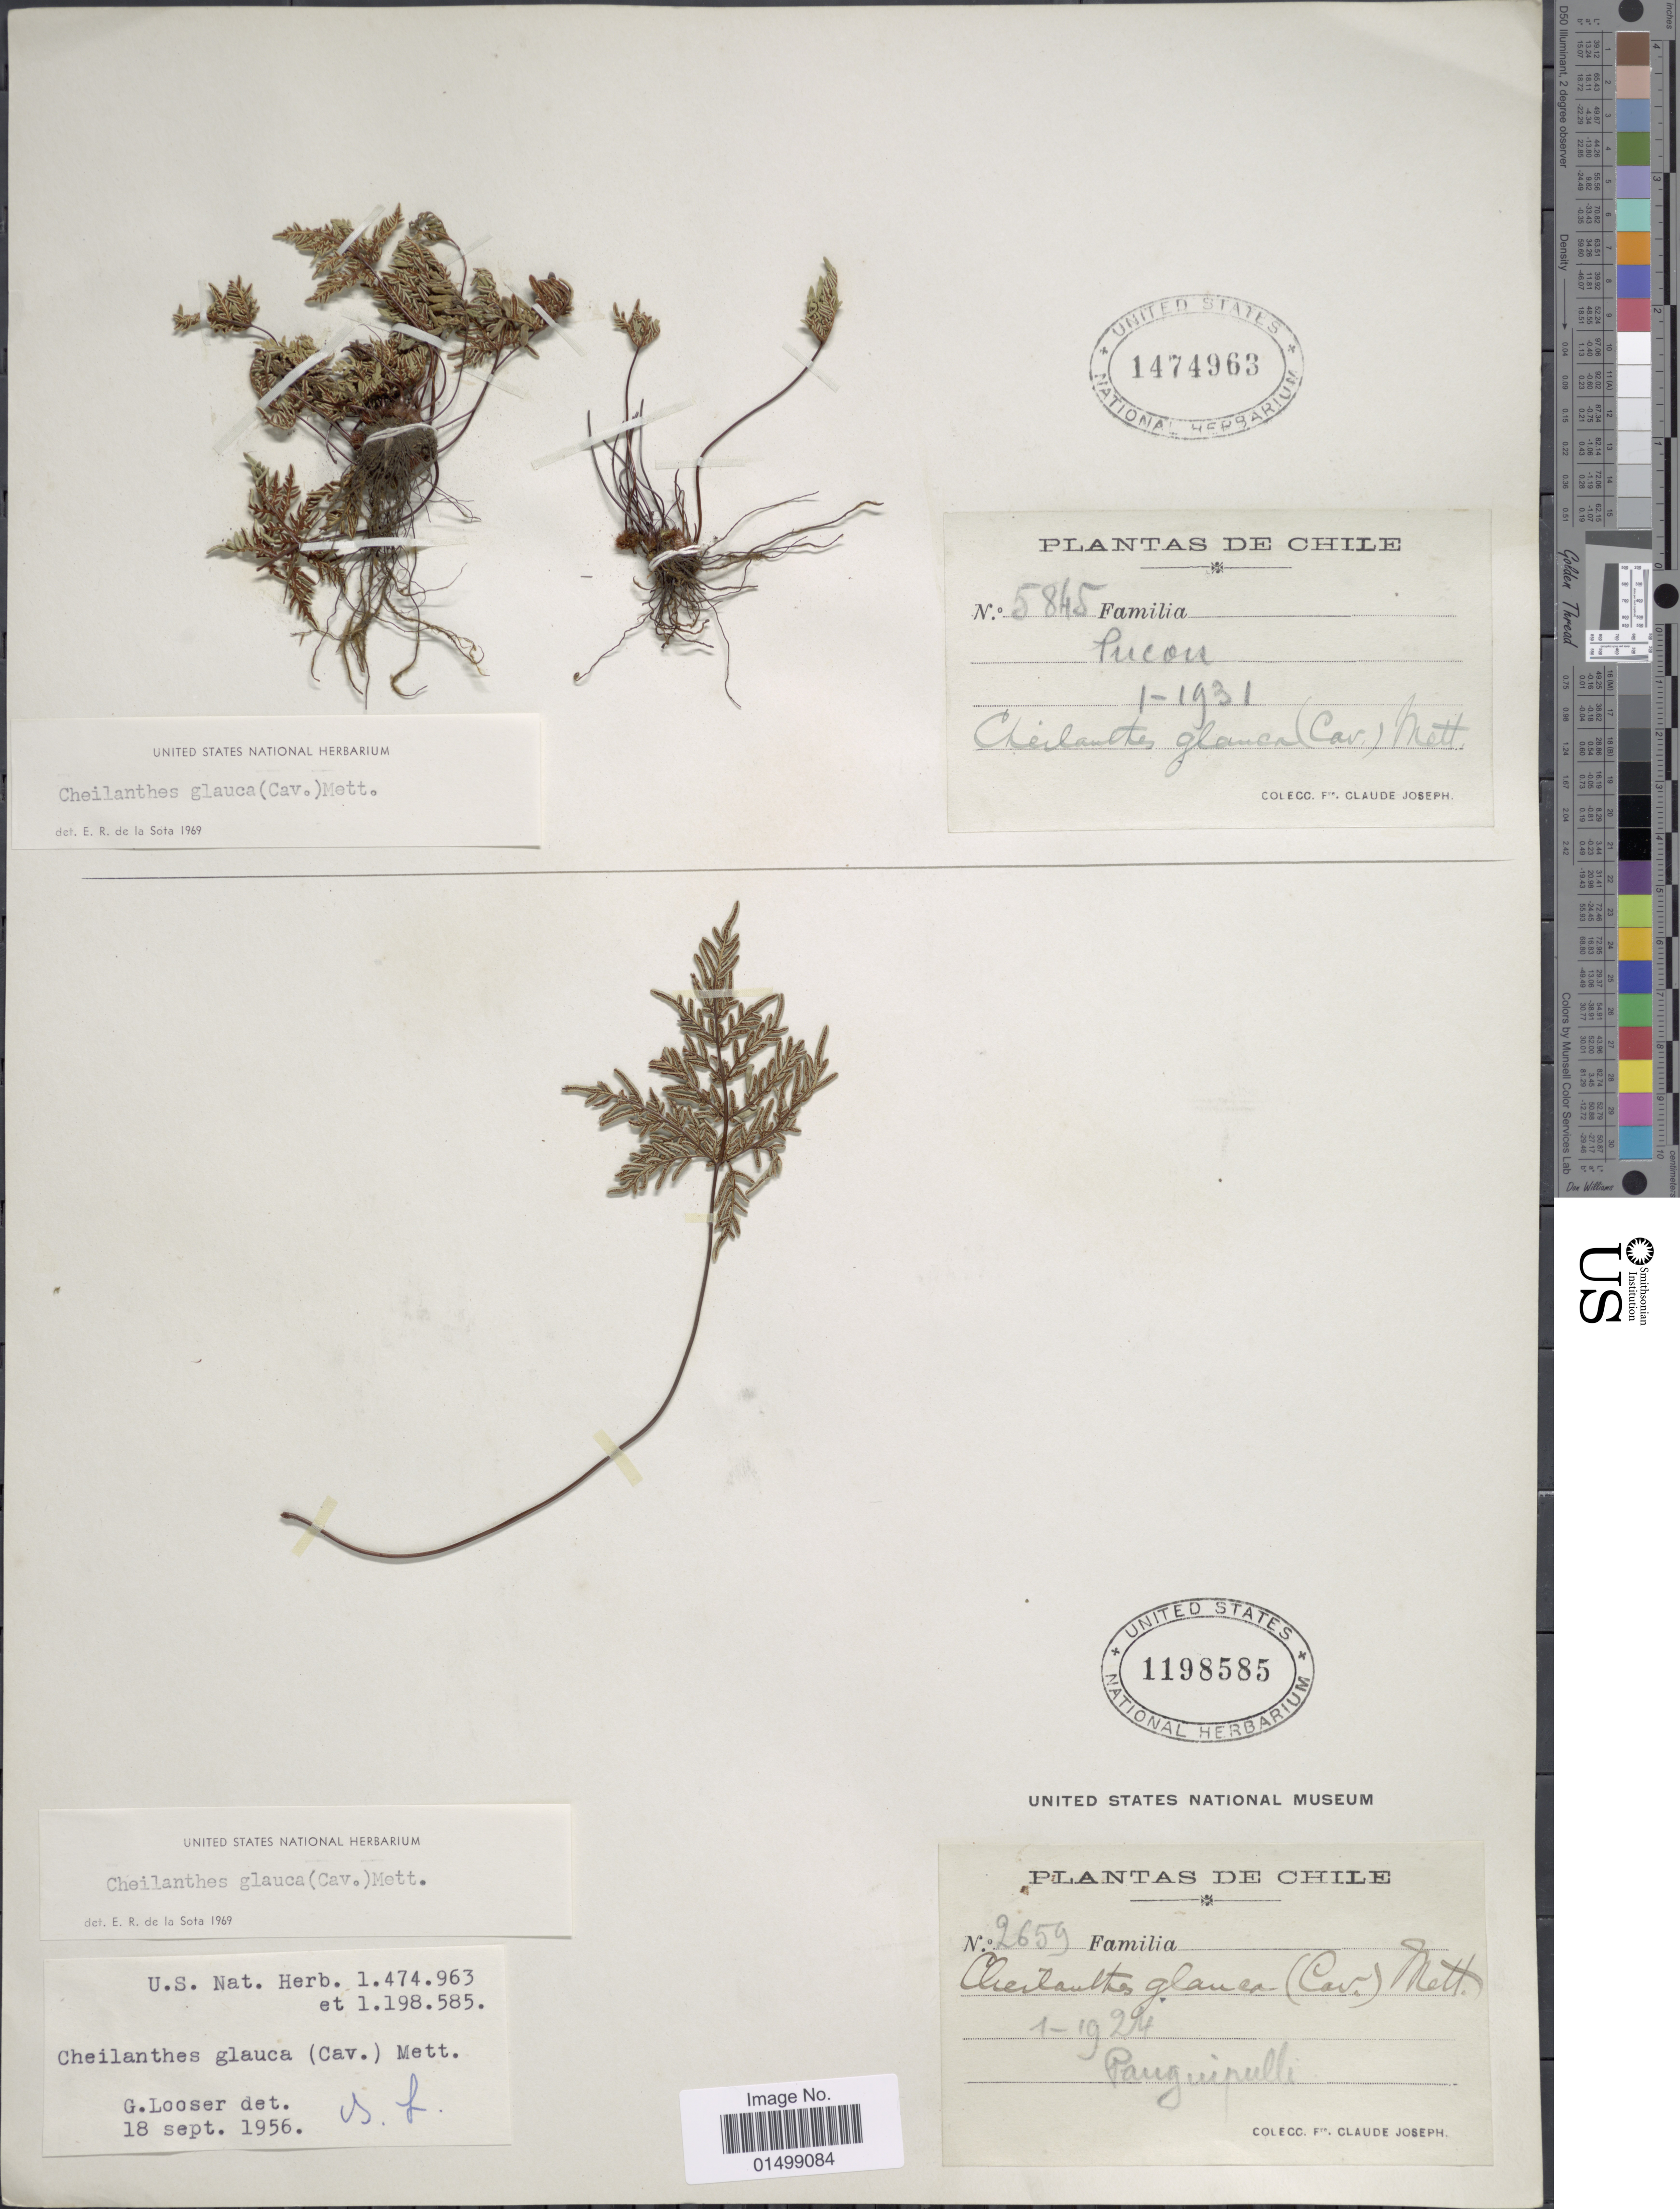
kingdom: Plantae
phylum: Tracheophyta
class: Polypodiopsida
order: Polypodiales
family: Pteridaceae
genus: Cheilanthes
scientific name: Cheilanthes glauca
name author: (Cav.) Mett.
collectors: Frere Claude Joseph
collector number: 5845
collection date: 1931-01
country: Chile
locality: Pucou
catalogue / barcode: US 1474963-2